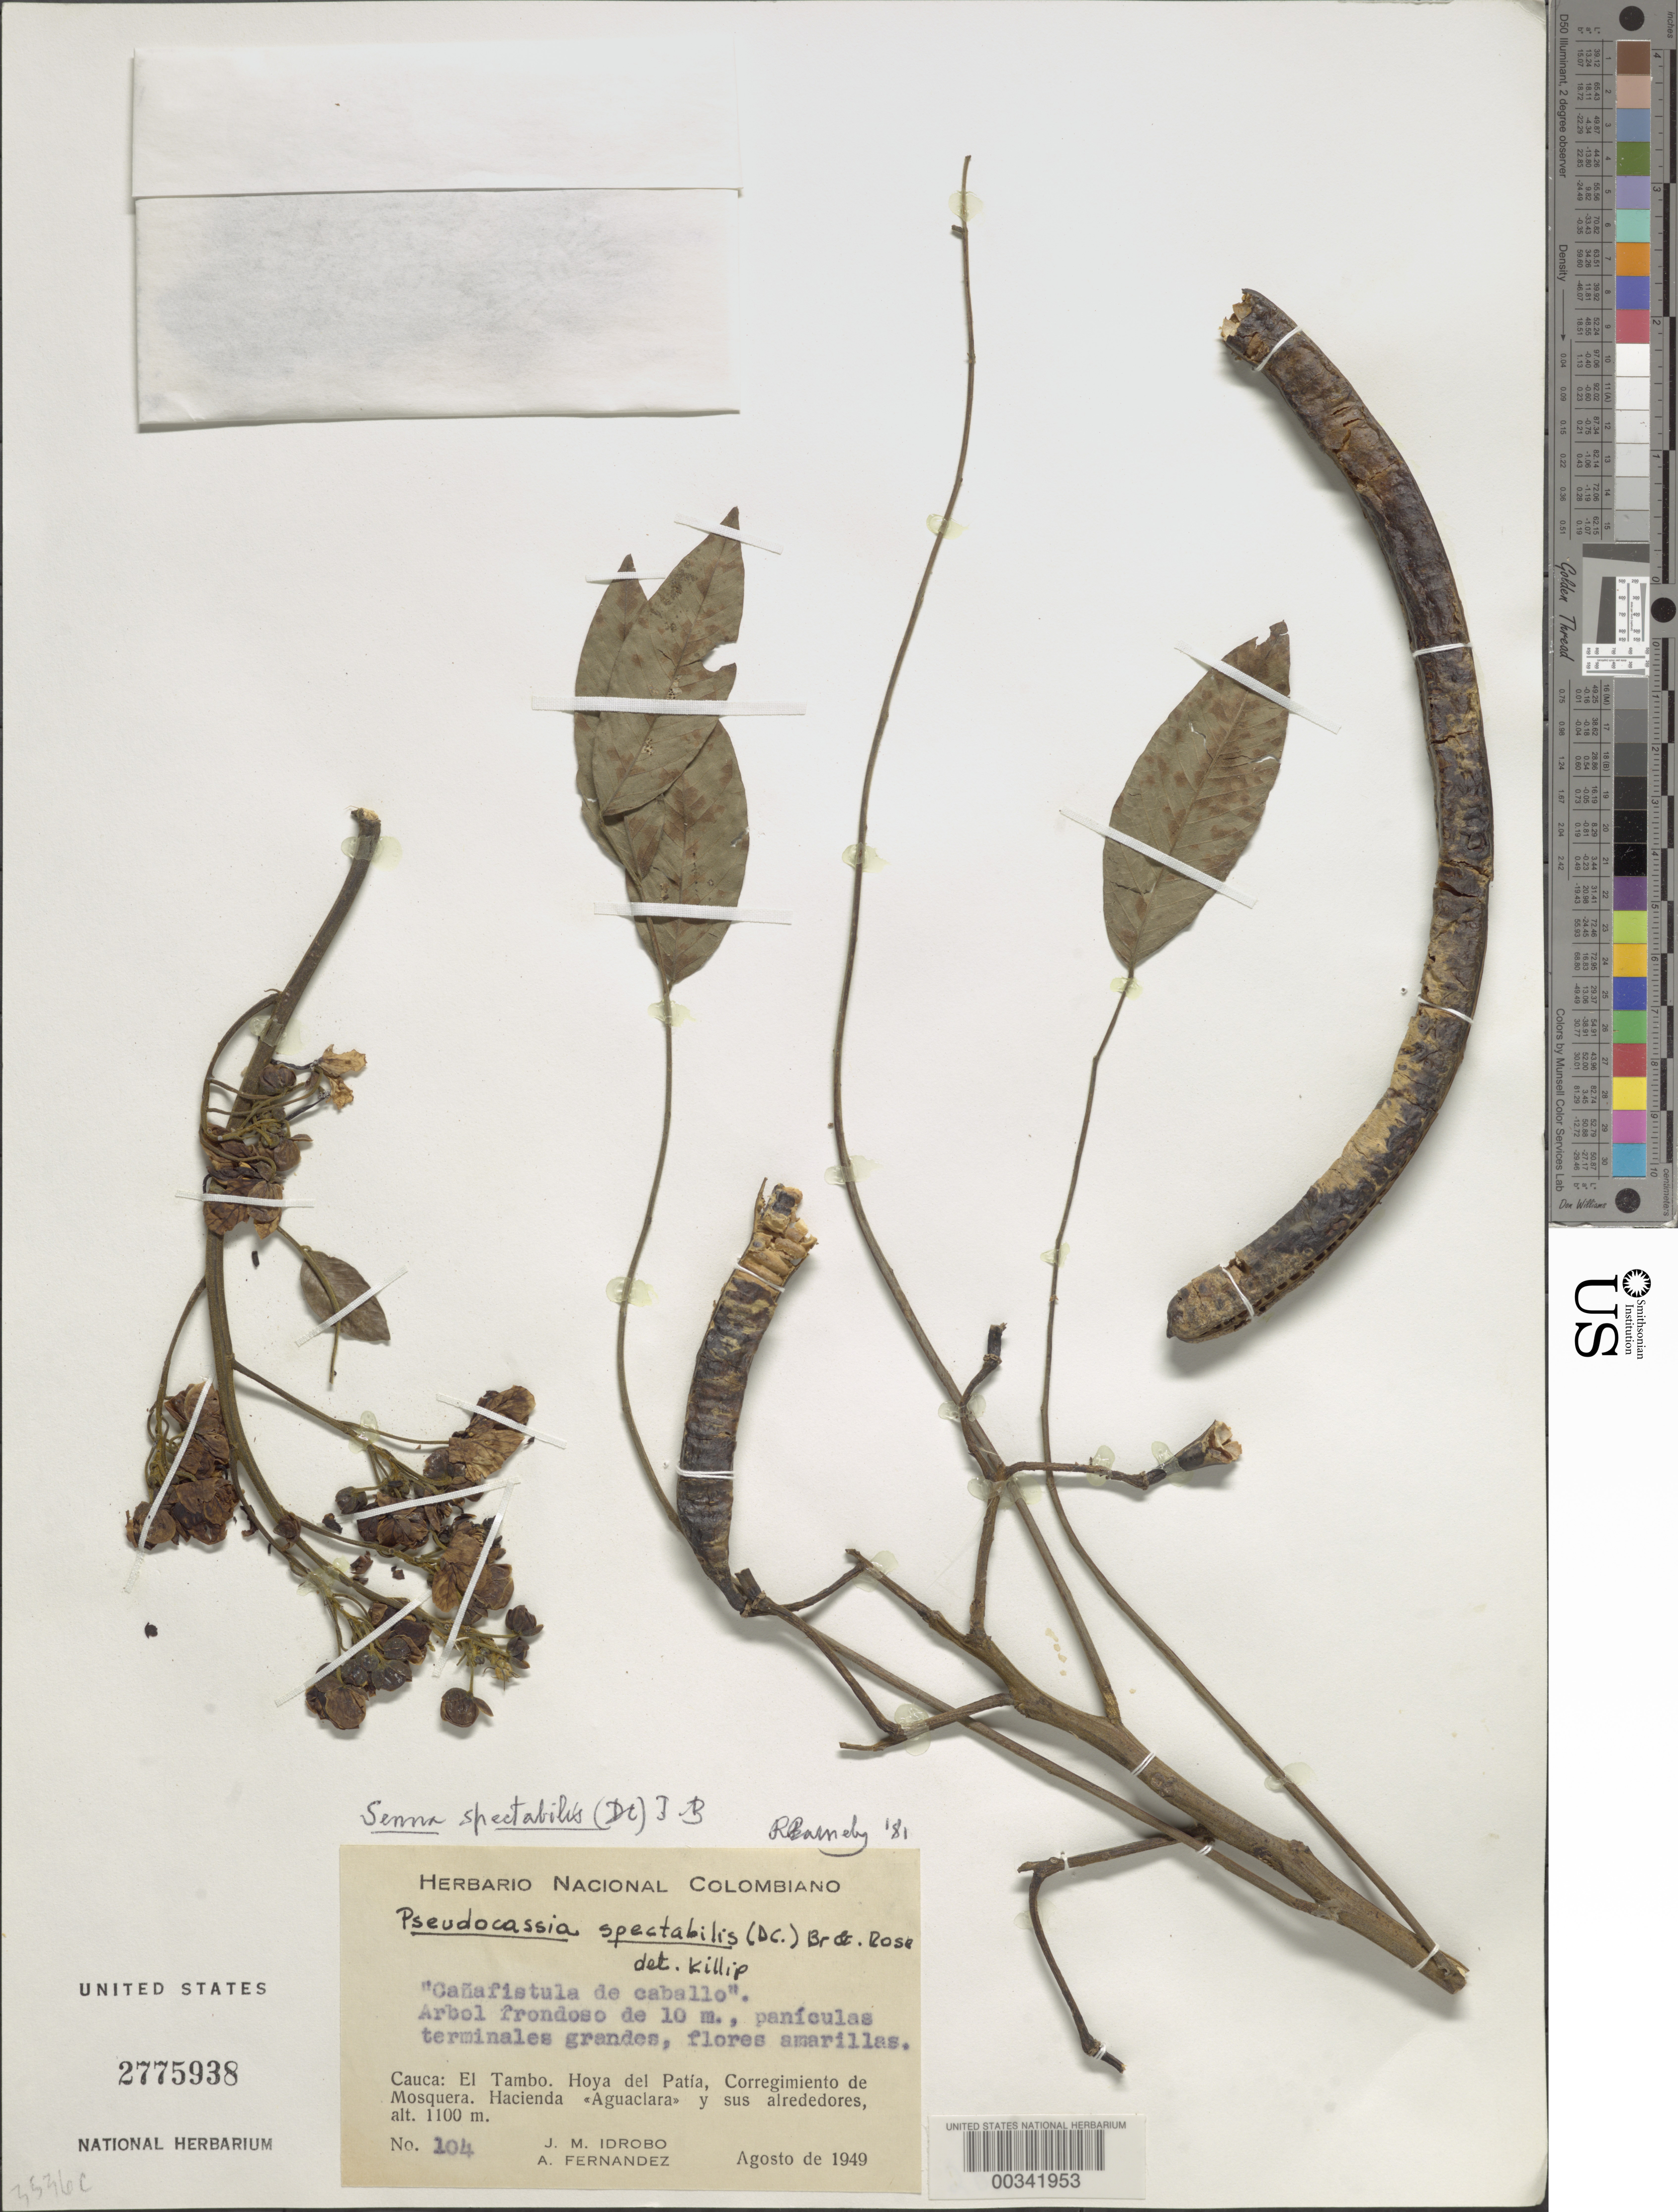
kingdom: Plantae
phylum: Tracheophyta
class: Magnoliopsida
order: Fabales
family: Fabaceae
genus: Senna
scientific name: Senna spectabilis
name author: (DC.) H.S. Irwin & Barneby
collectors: J. M. Idrobo & Á. Fernández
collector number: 104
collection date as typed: Aug 1949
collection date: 1949-08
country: Colombia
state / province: Cauca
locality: El Tambo; Hoya del Patia, Corregimiento de Mosquera; Hacienda "Aguaclara" y sus Alrededores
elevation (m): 1100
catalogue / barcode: US 2775938